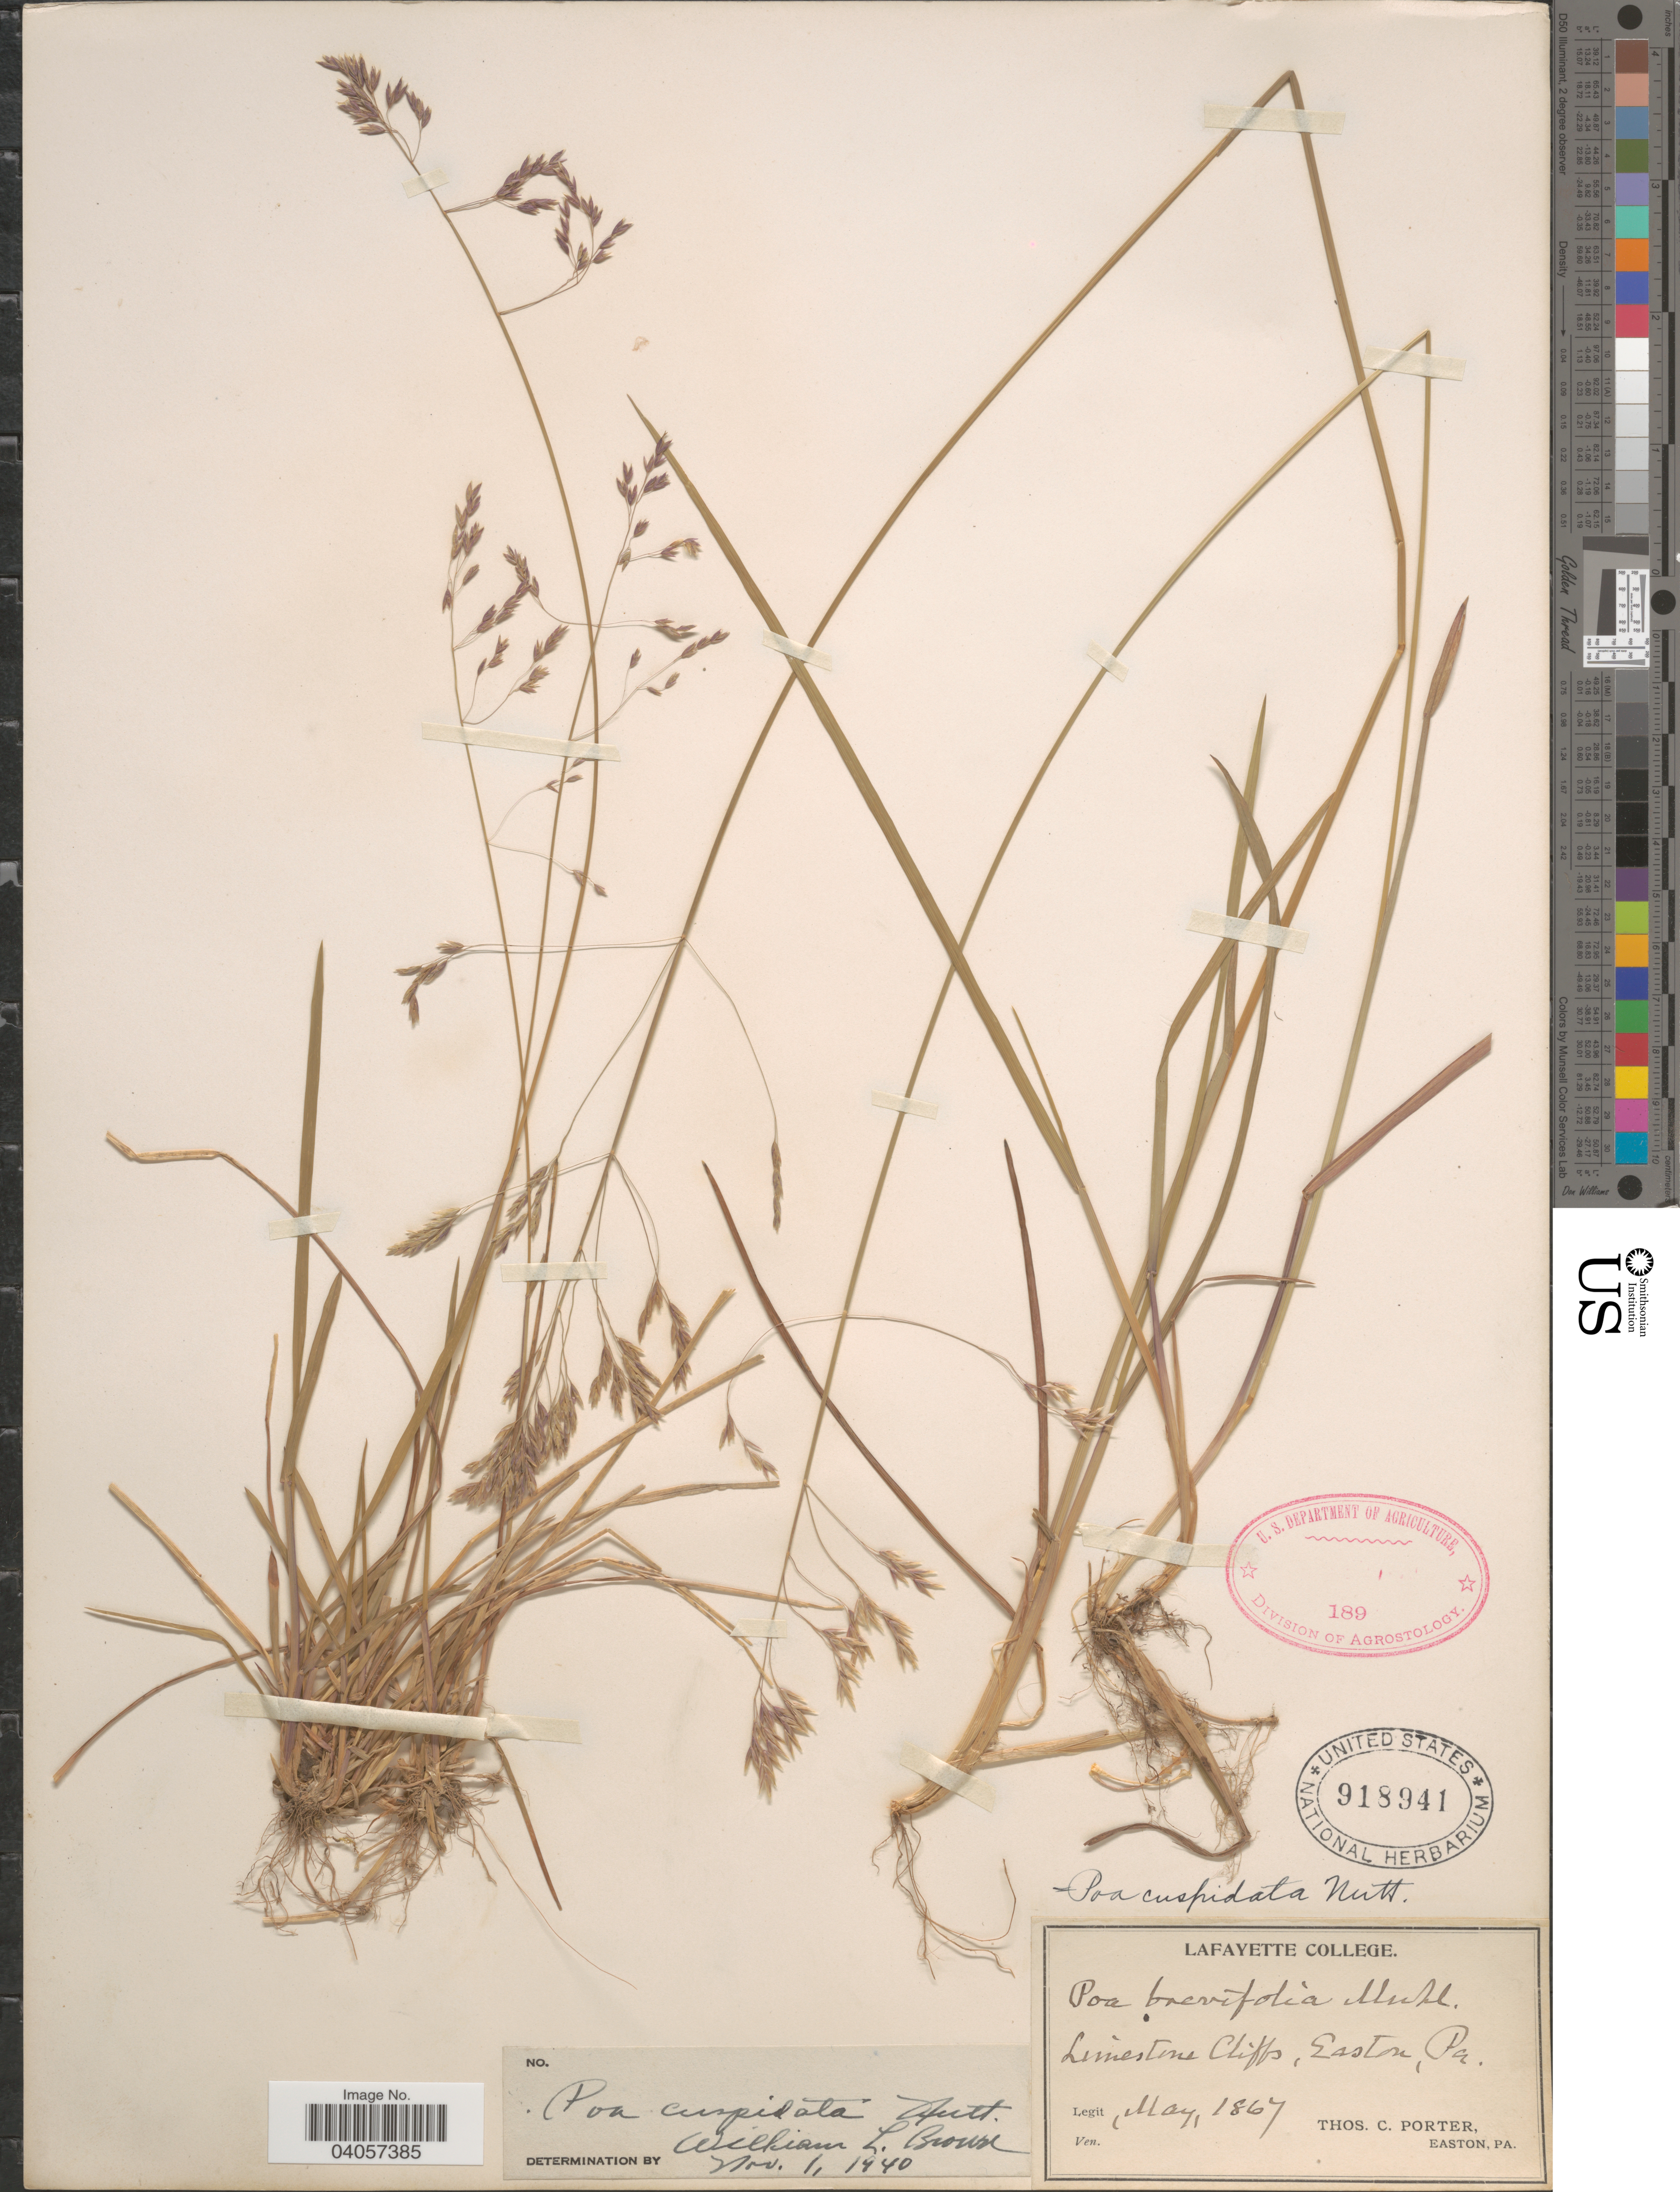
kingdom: Plantae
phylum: Tracheophyta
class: Liliopsida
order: Poales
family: Poaceae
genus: Poa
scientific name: Poa cuspidata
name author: Nutt.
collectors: T. Porter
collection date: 1867-05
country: United States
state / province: Pennsylvania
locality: Limestone Cliffs, Easton.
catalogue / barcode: US 918941